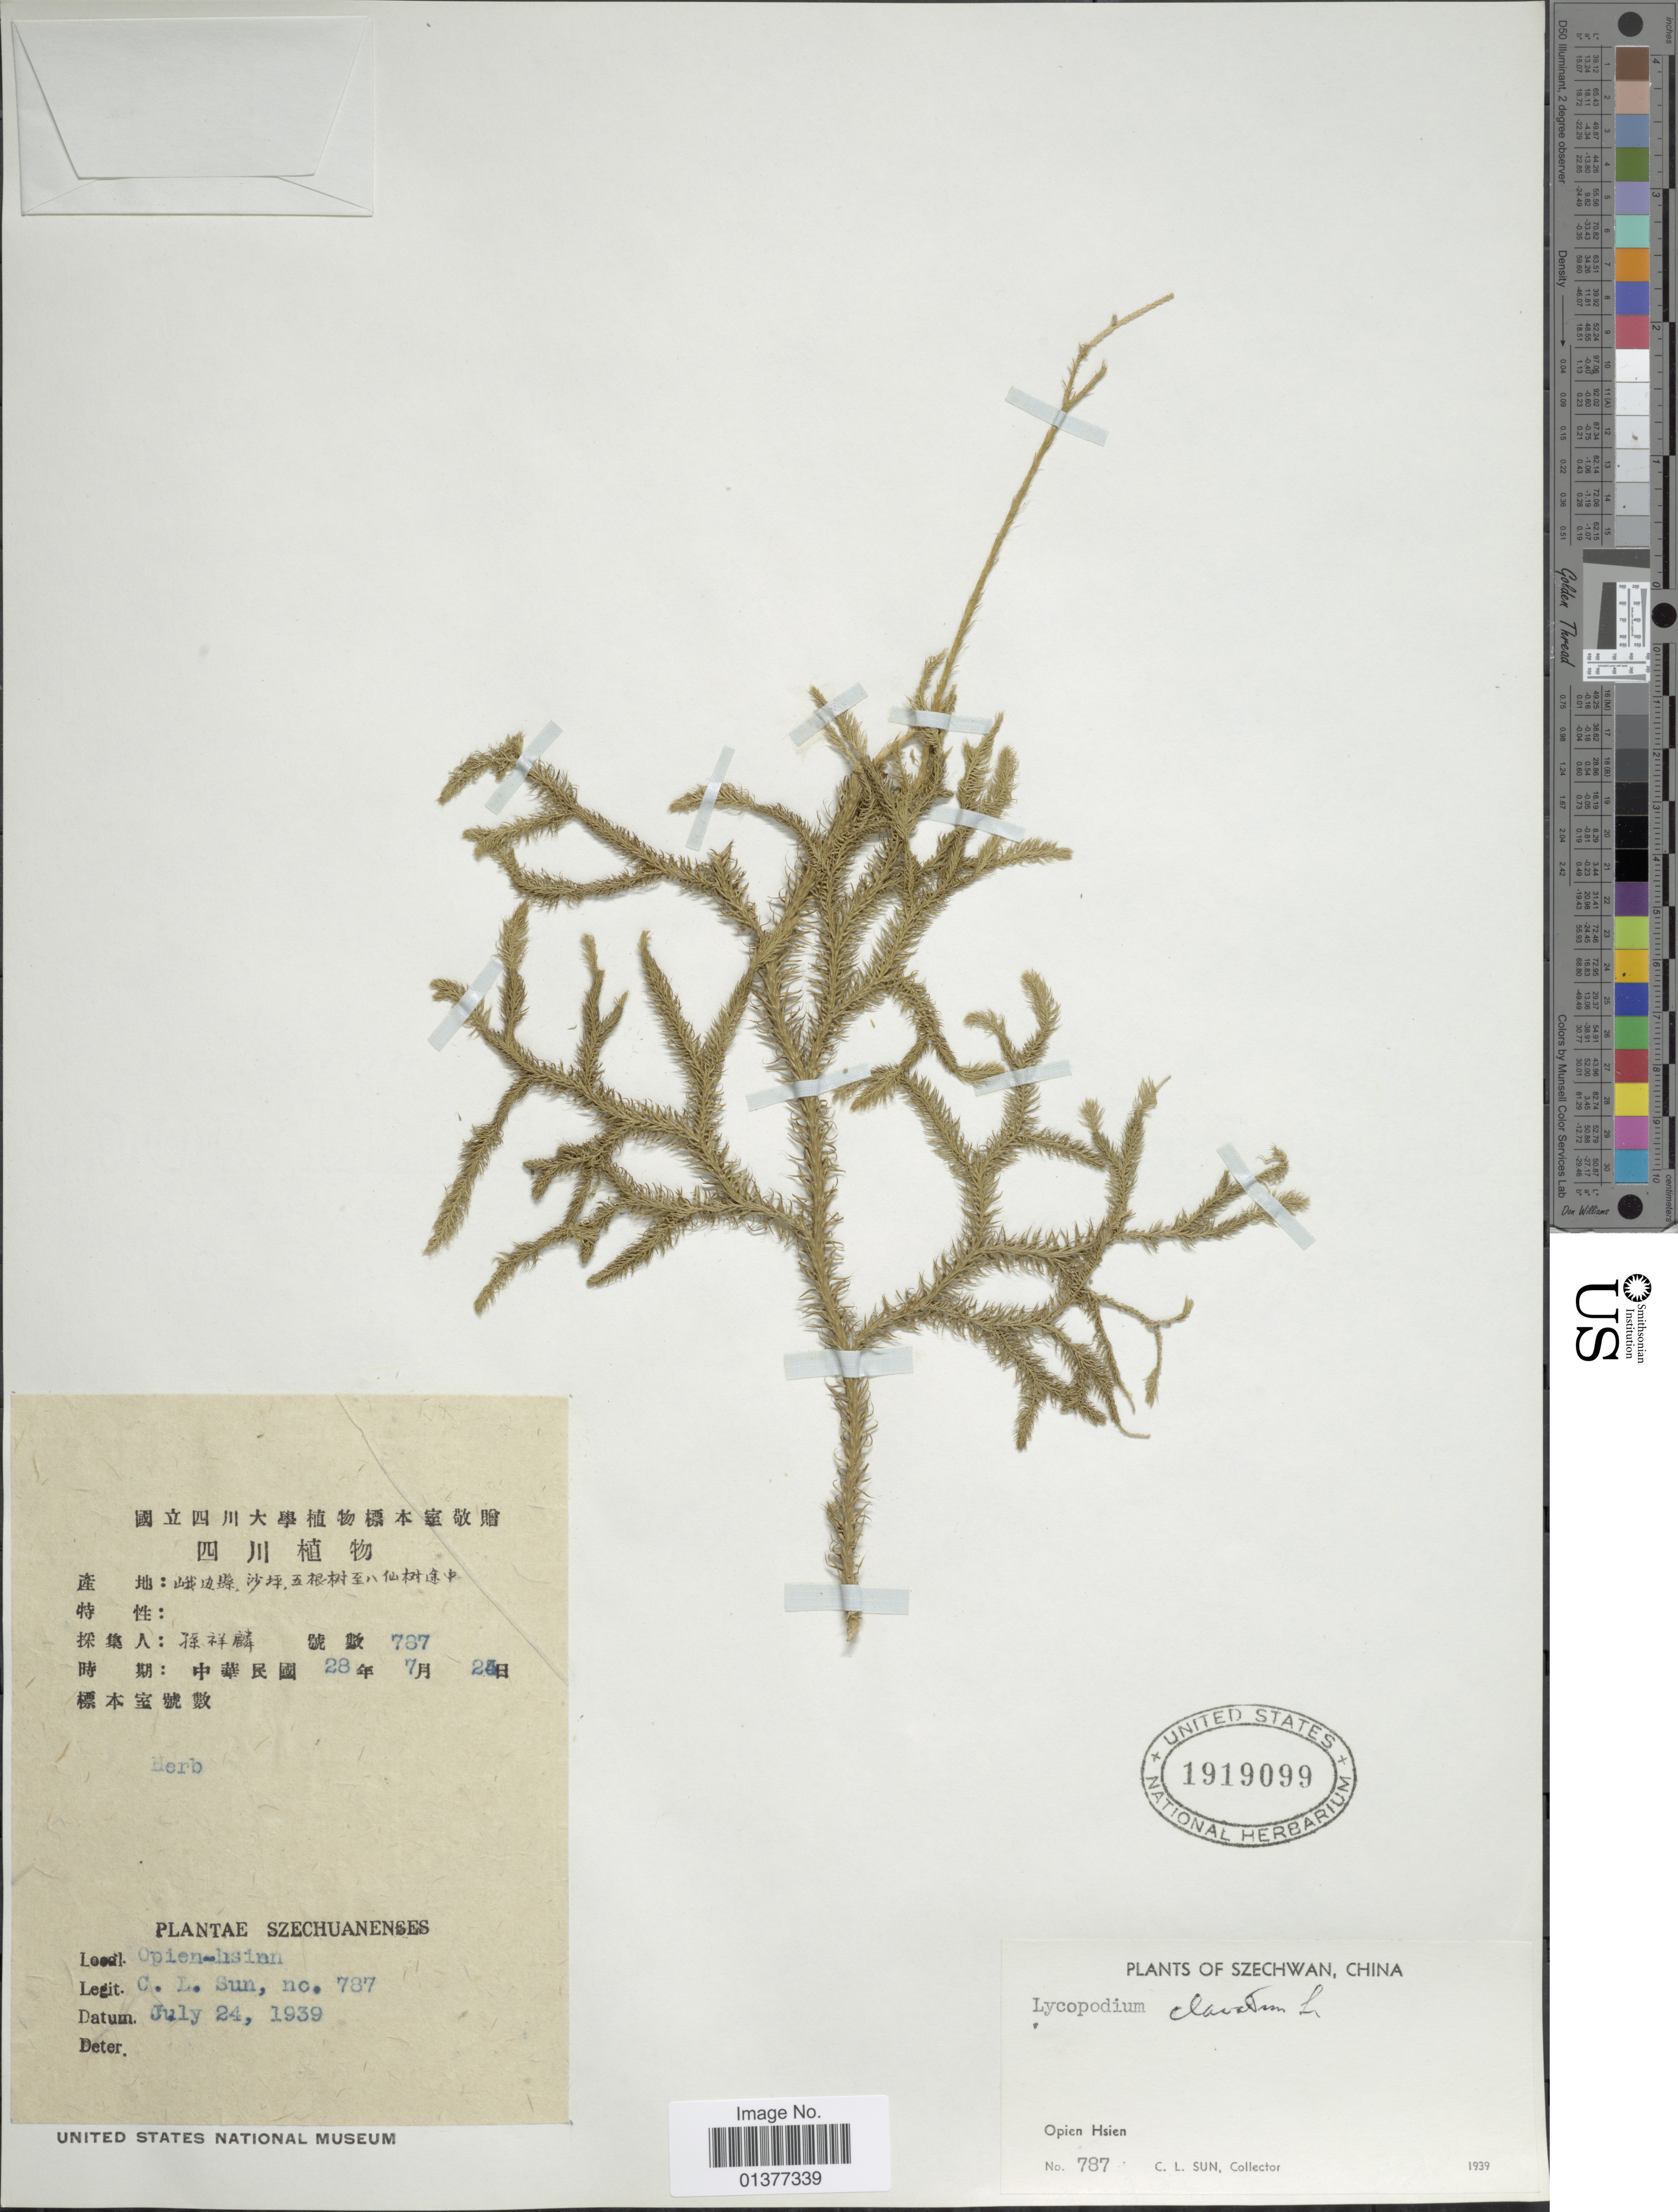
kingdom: Plantae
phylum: Tracheophyta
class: Lycopodiopsida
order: Lycopodiales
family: Lycopodiaceae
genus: Lycopodium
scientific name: Lycopodium clavatum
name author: L.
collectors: C. Sun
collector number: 787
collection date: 1939-07-24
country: China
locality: Szechwan, Open Hsien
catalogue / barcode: US 1919099